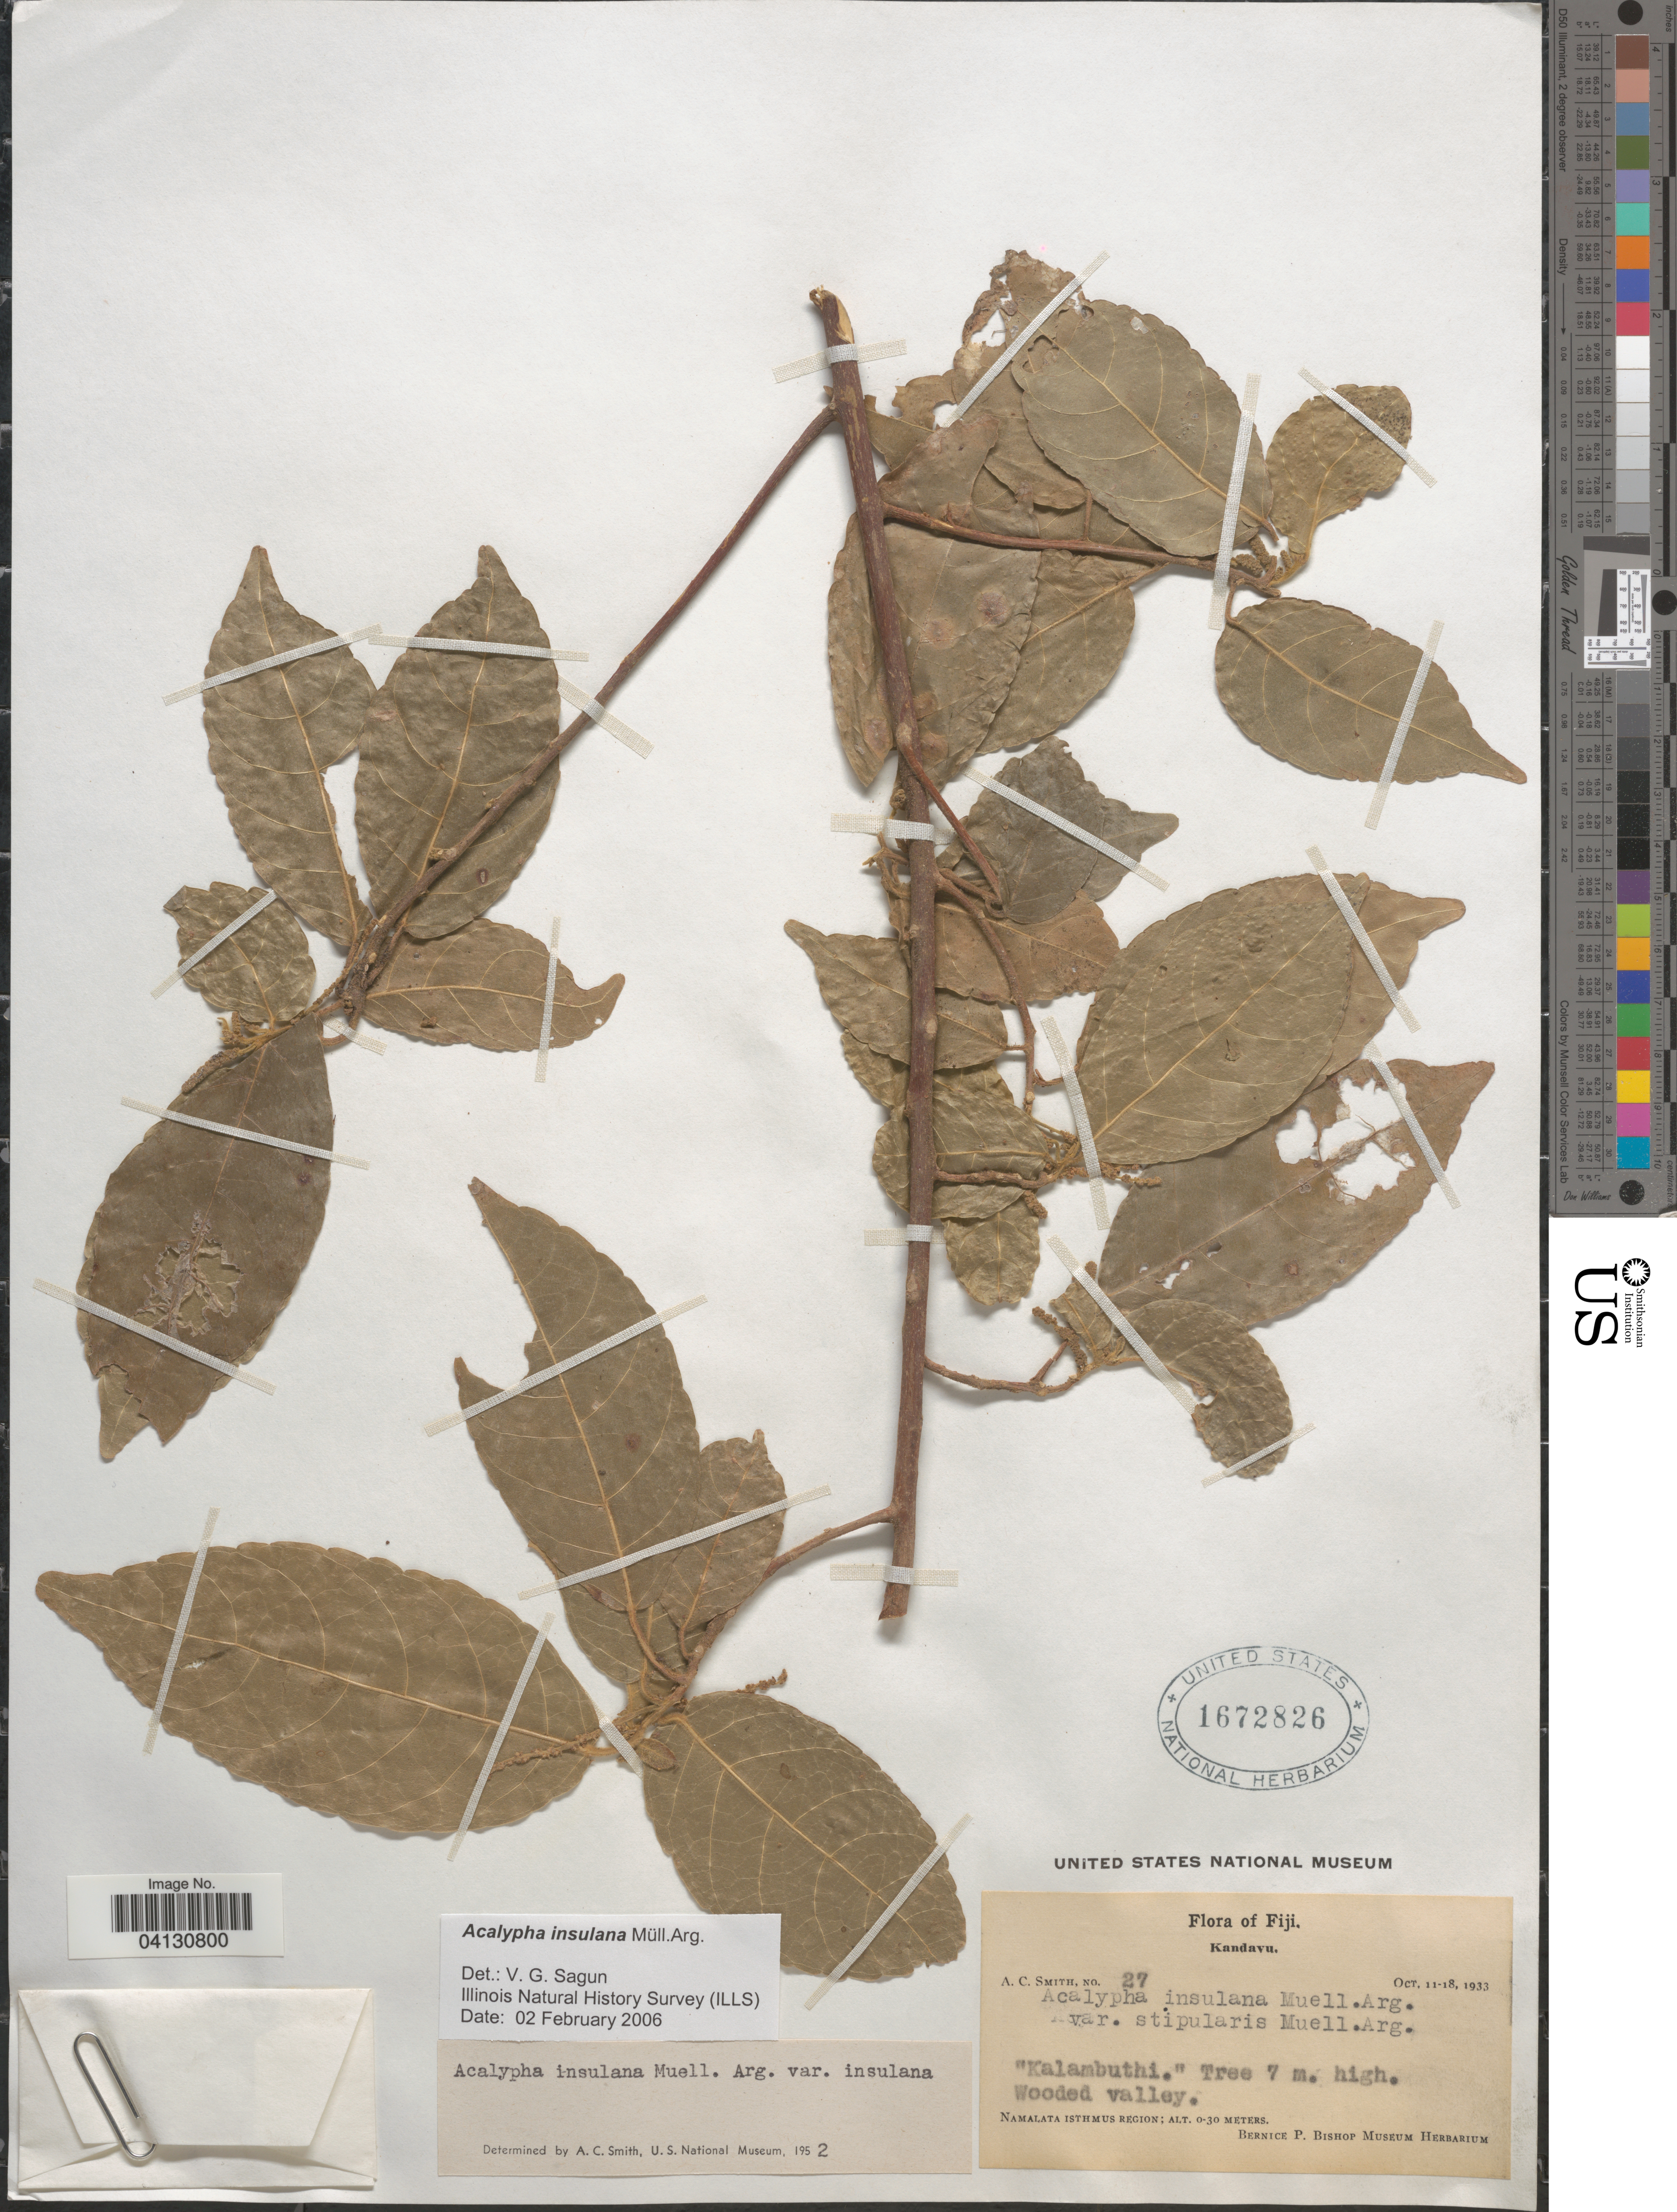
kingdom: Plantae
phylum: Tracheophyta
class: Magnoliopsida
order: Malpighiales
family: Euphorbiaceae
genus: Acalypha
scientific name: Acalypha insulana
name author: Müll. Arg.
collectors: A. C. Smith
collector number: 27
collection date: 1933-10-11/1933-10-18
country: Fiji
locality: Kandavu. Namalata Isthmus Region.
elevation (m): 0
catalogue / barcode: US 1672826